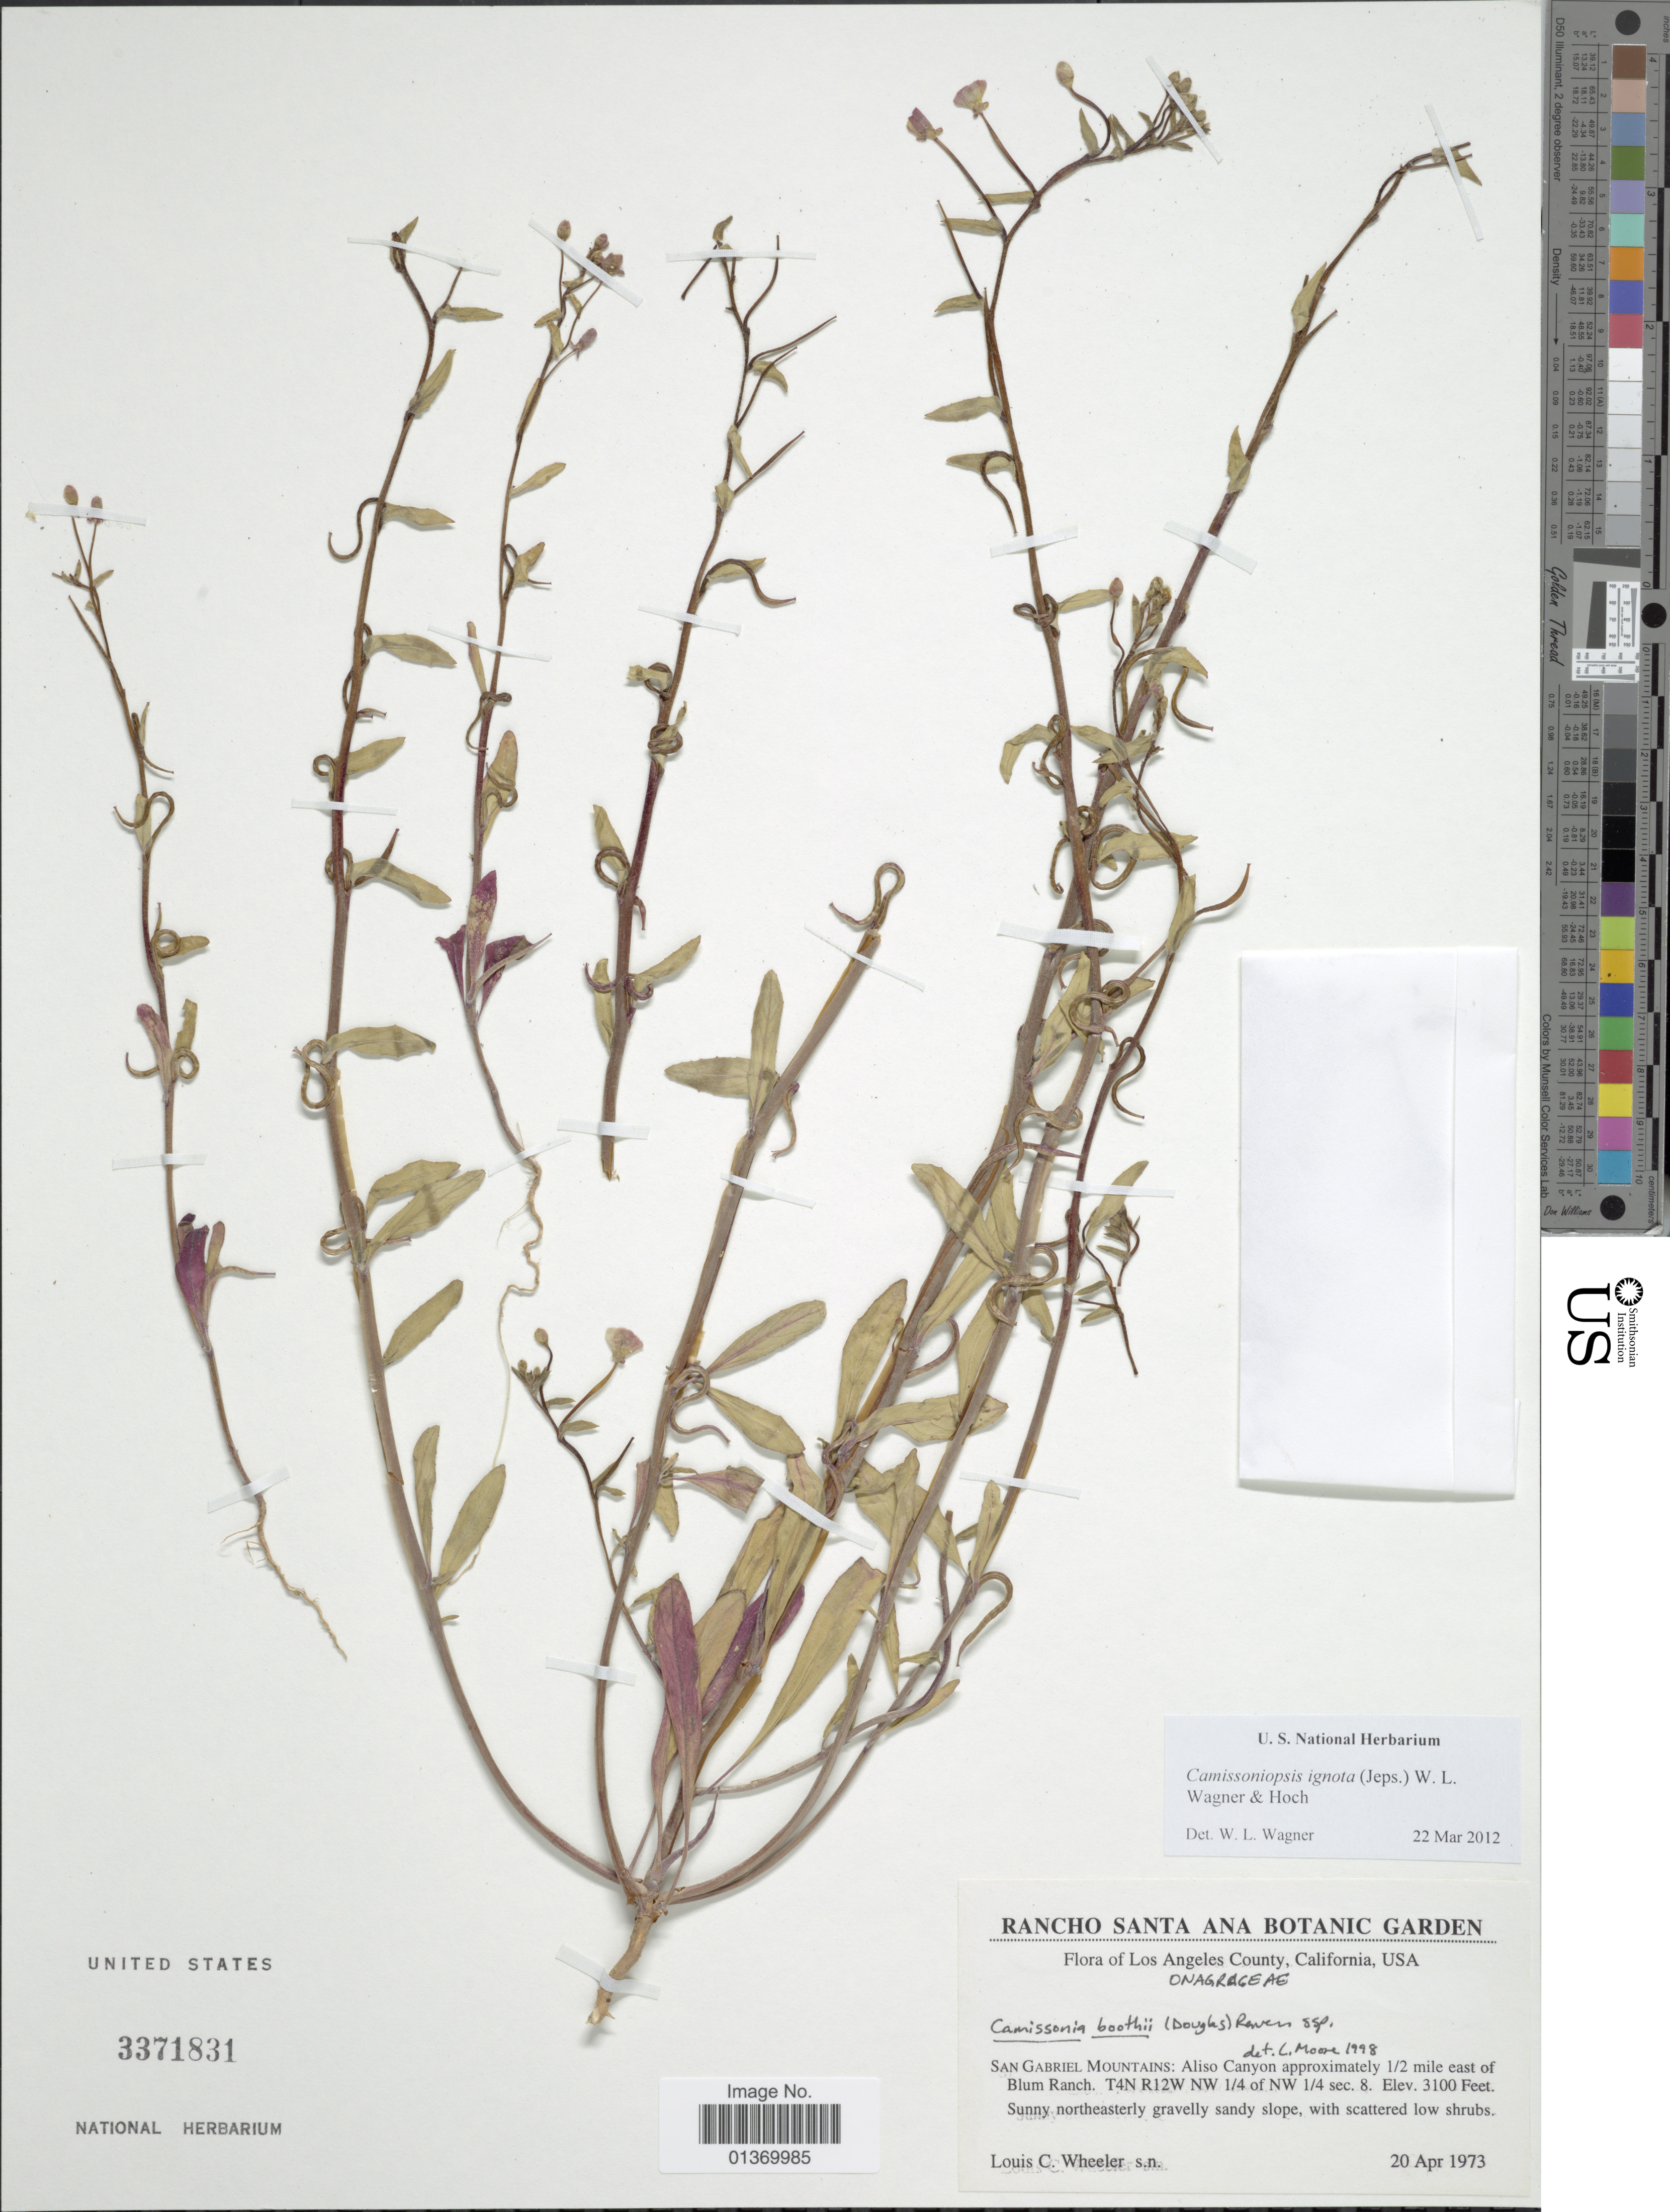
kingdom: Plantae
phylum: Tracheophyta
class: Magnoliopsida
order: Myrtales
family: Onagraceae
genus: Camissoniopsis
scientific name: Camissoniopsis ignota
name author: (Jeps.) W.L. Wagner & Hoch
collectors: L. C. Wheeler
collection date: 1973-04-20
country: United States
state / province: California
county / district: Los Angeles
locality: Los Angeles County, San Gabriel Mountains: Aliso Canyon approximately 1/2 mile east of Blum Ranch, T4N R12W NW 1/4 of NW 1/4 sec. 8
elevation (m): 945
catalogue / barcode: US 3371831